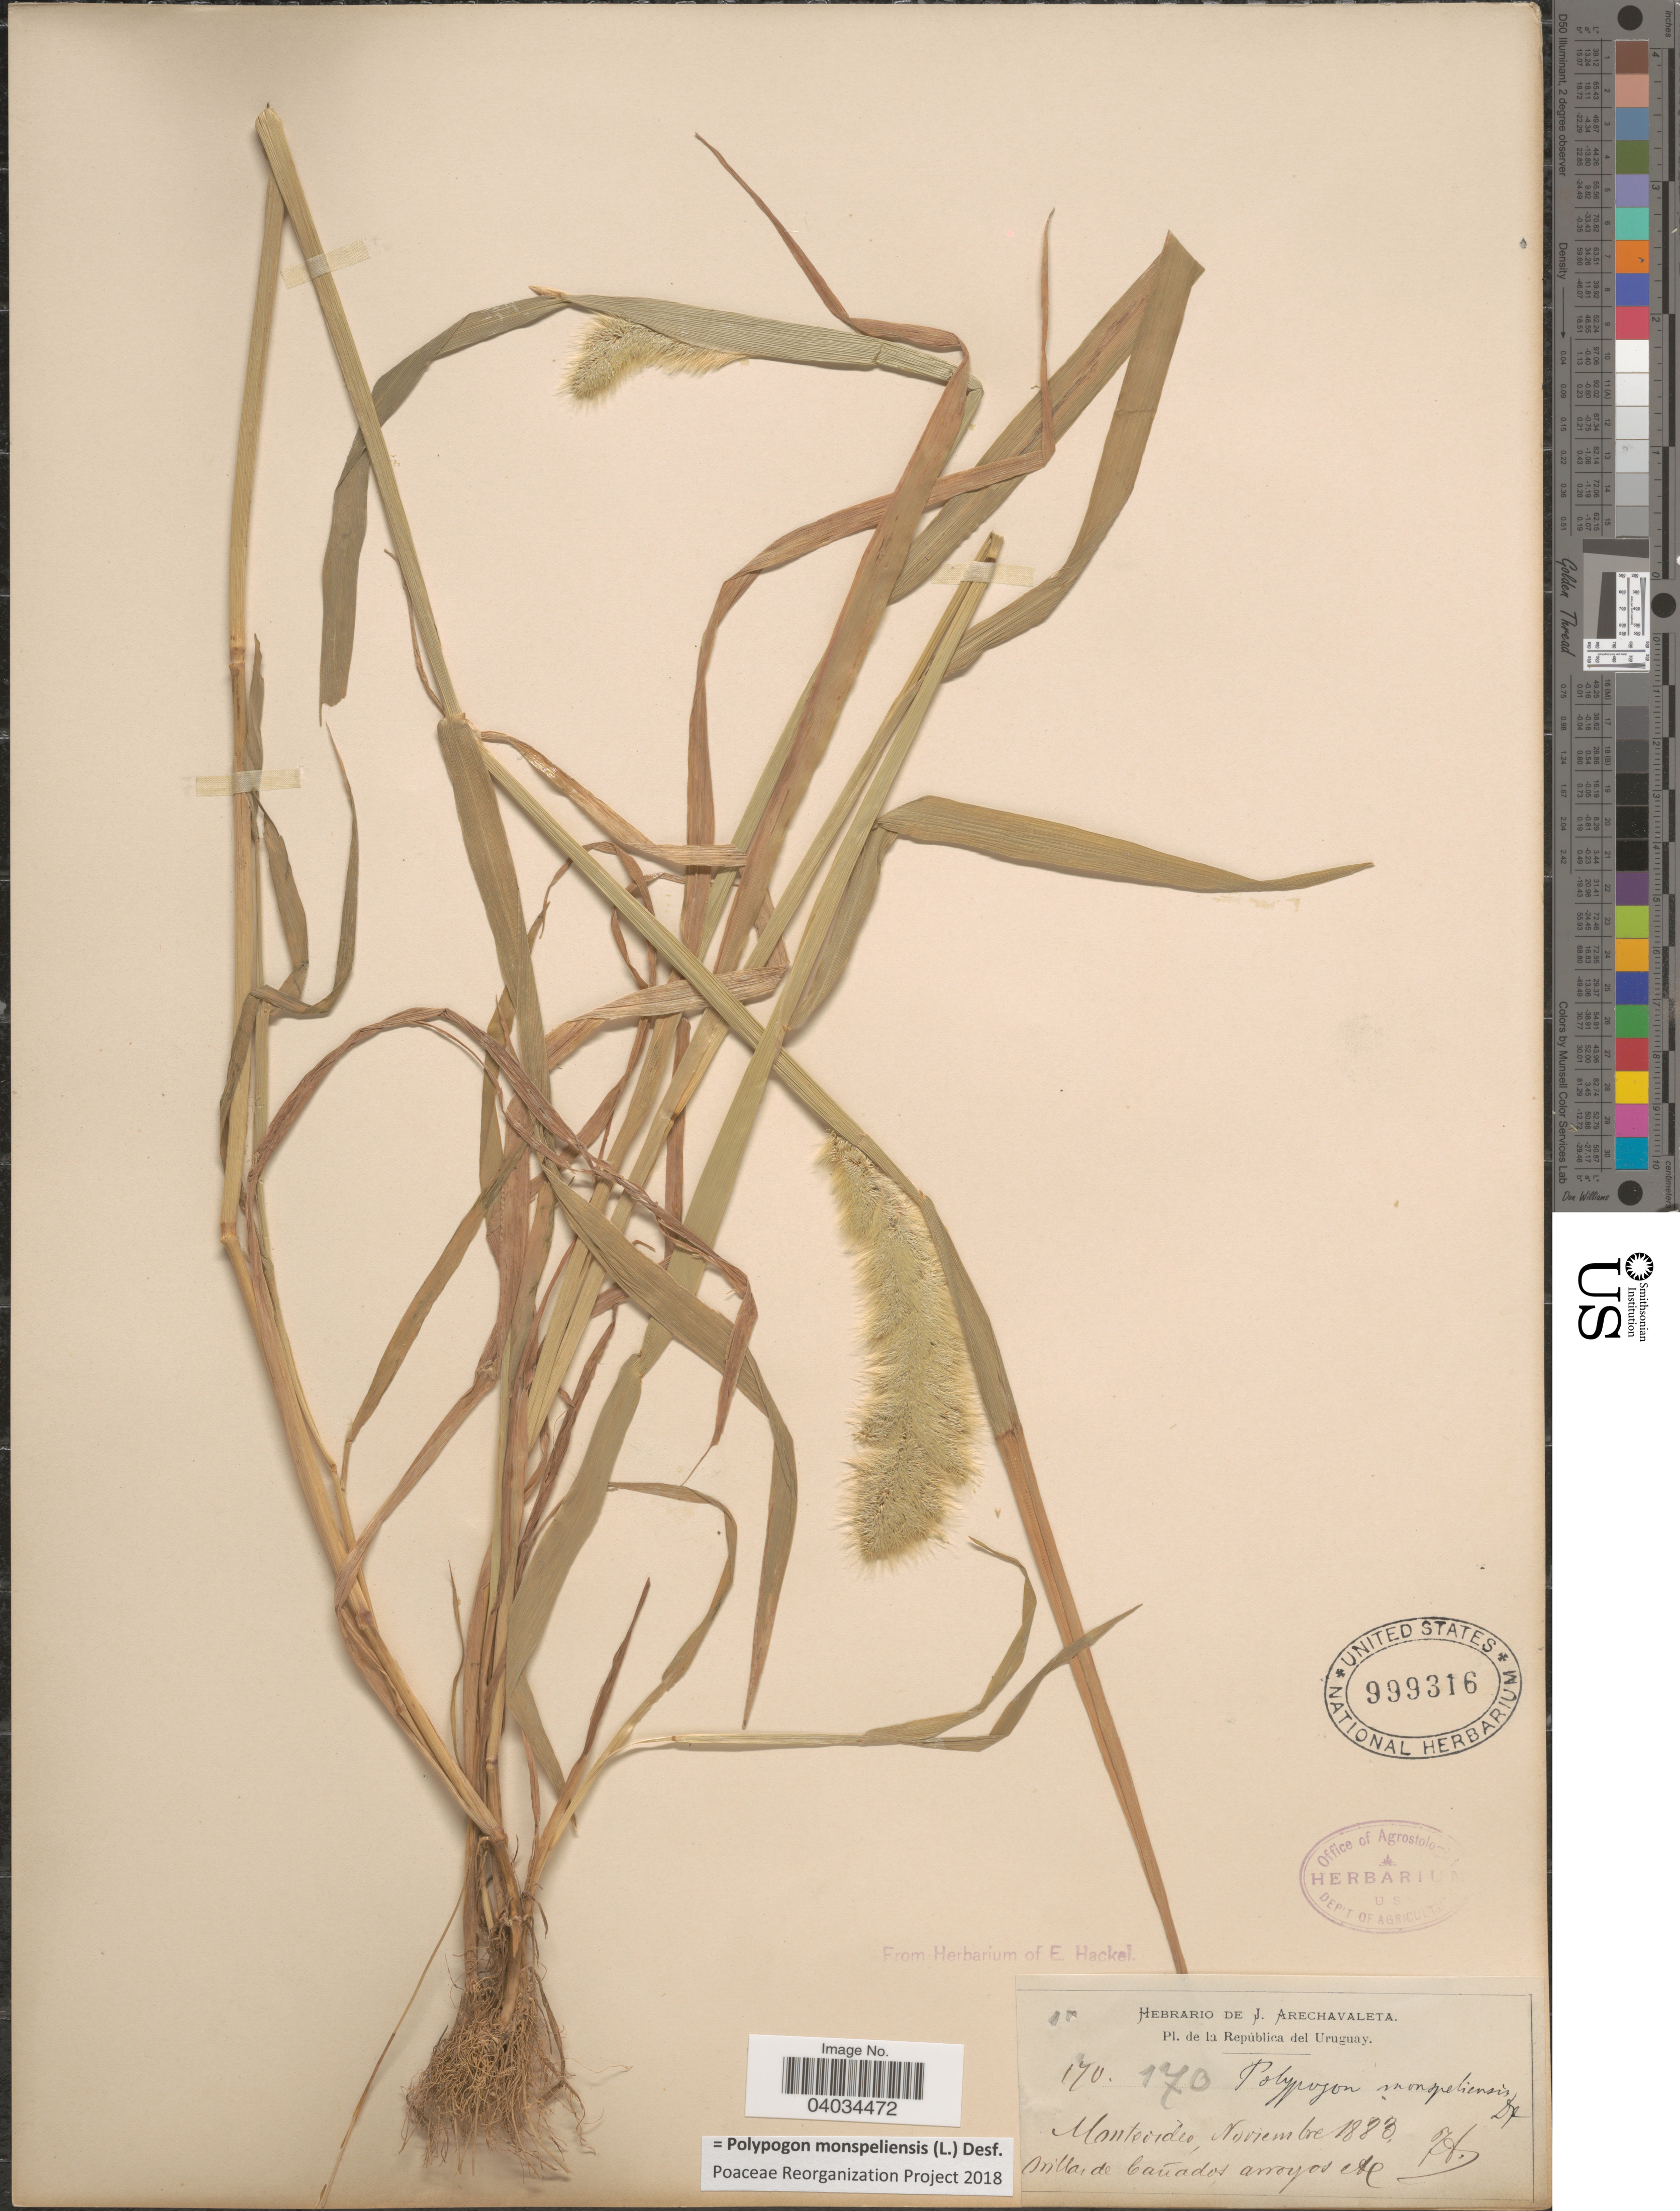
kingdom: Plantae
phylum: Tracheophyta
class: Liliopsida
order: Poales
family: Poaceae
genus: Polypogon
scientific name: Polypogon monspeliensis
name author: (L.) Desf.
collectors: J. Arechavaleta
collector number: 170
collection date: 1883-11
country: Uruguay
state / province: Montevideo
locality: La República del Uruguay. Orilla de Cañados arroyos.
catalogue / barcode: US 999316